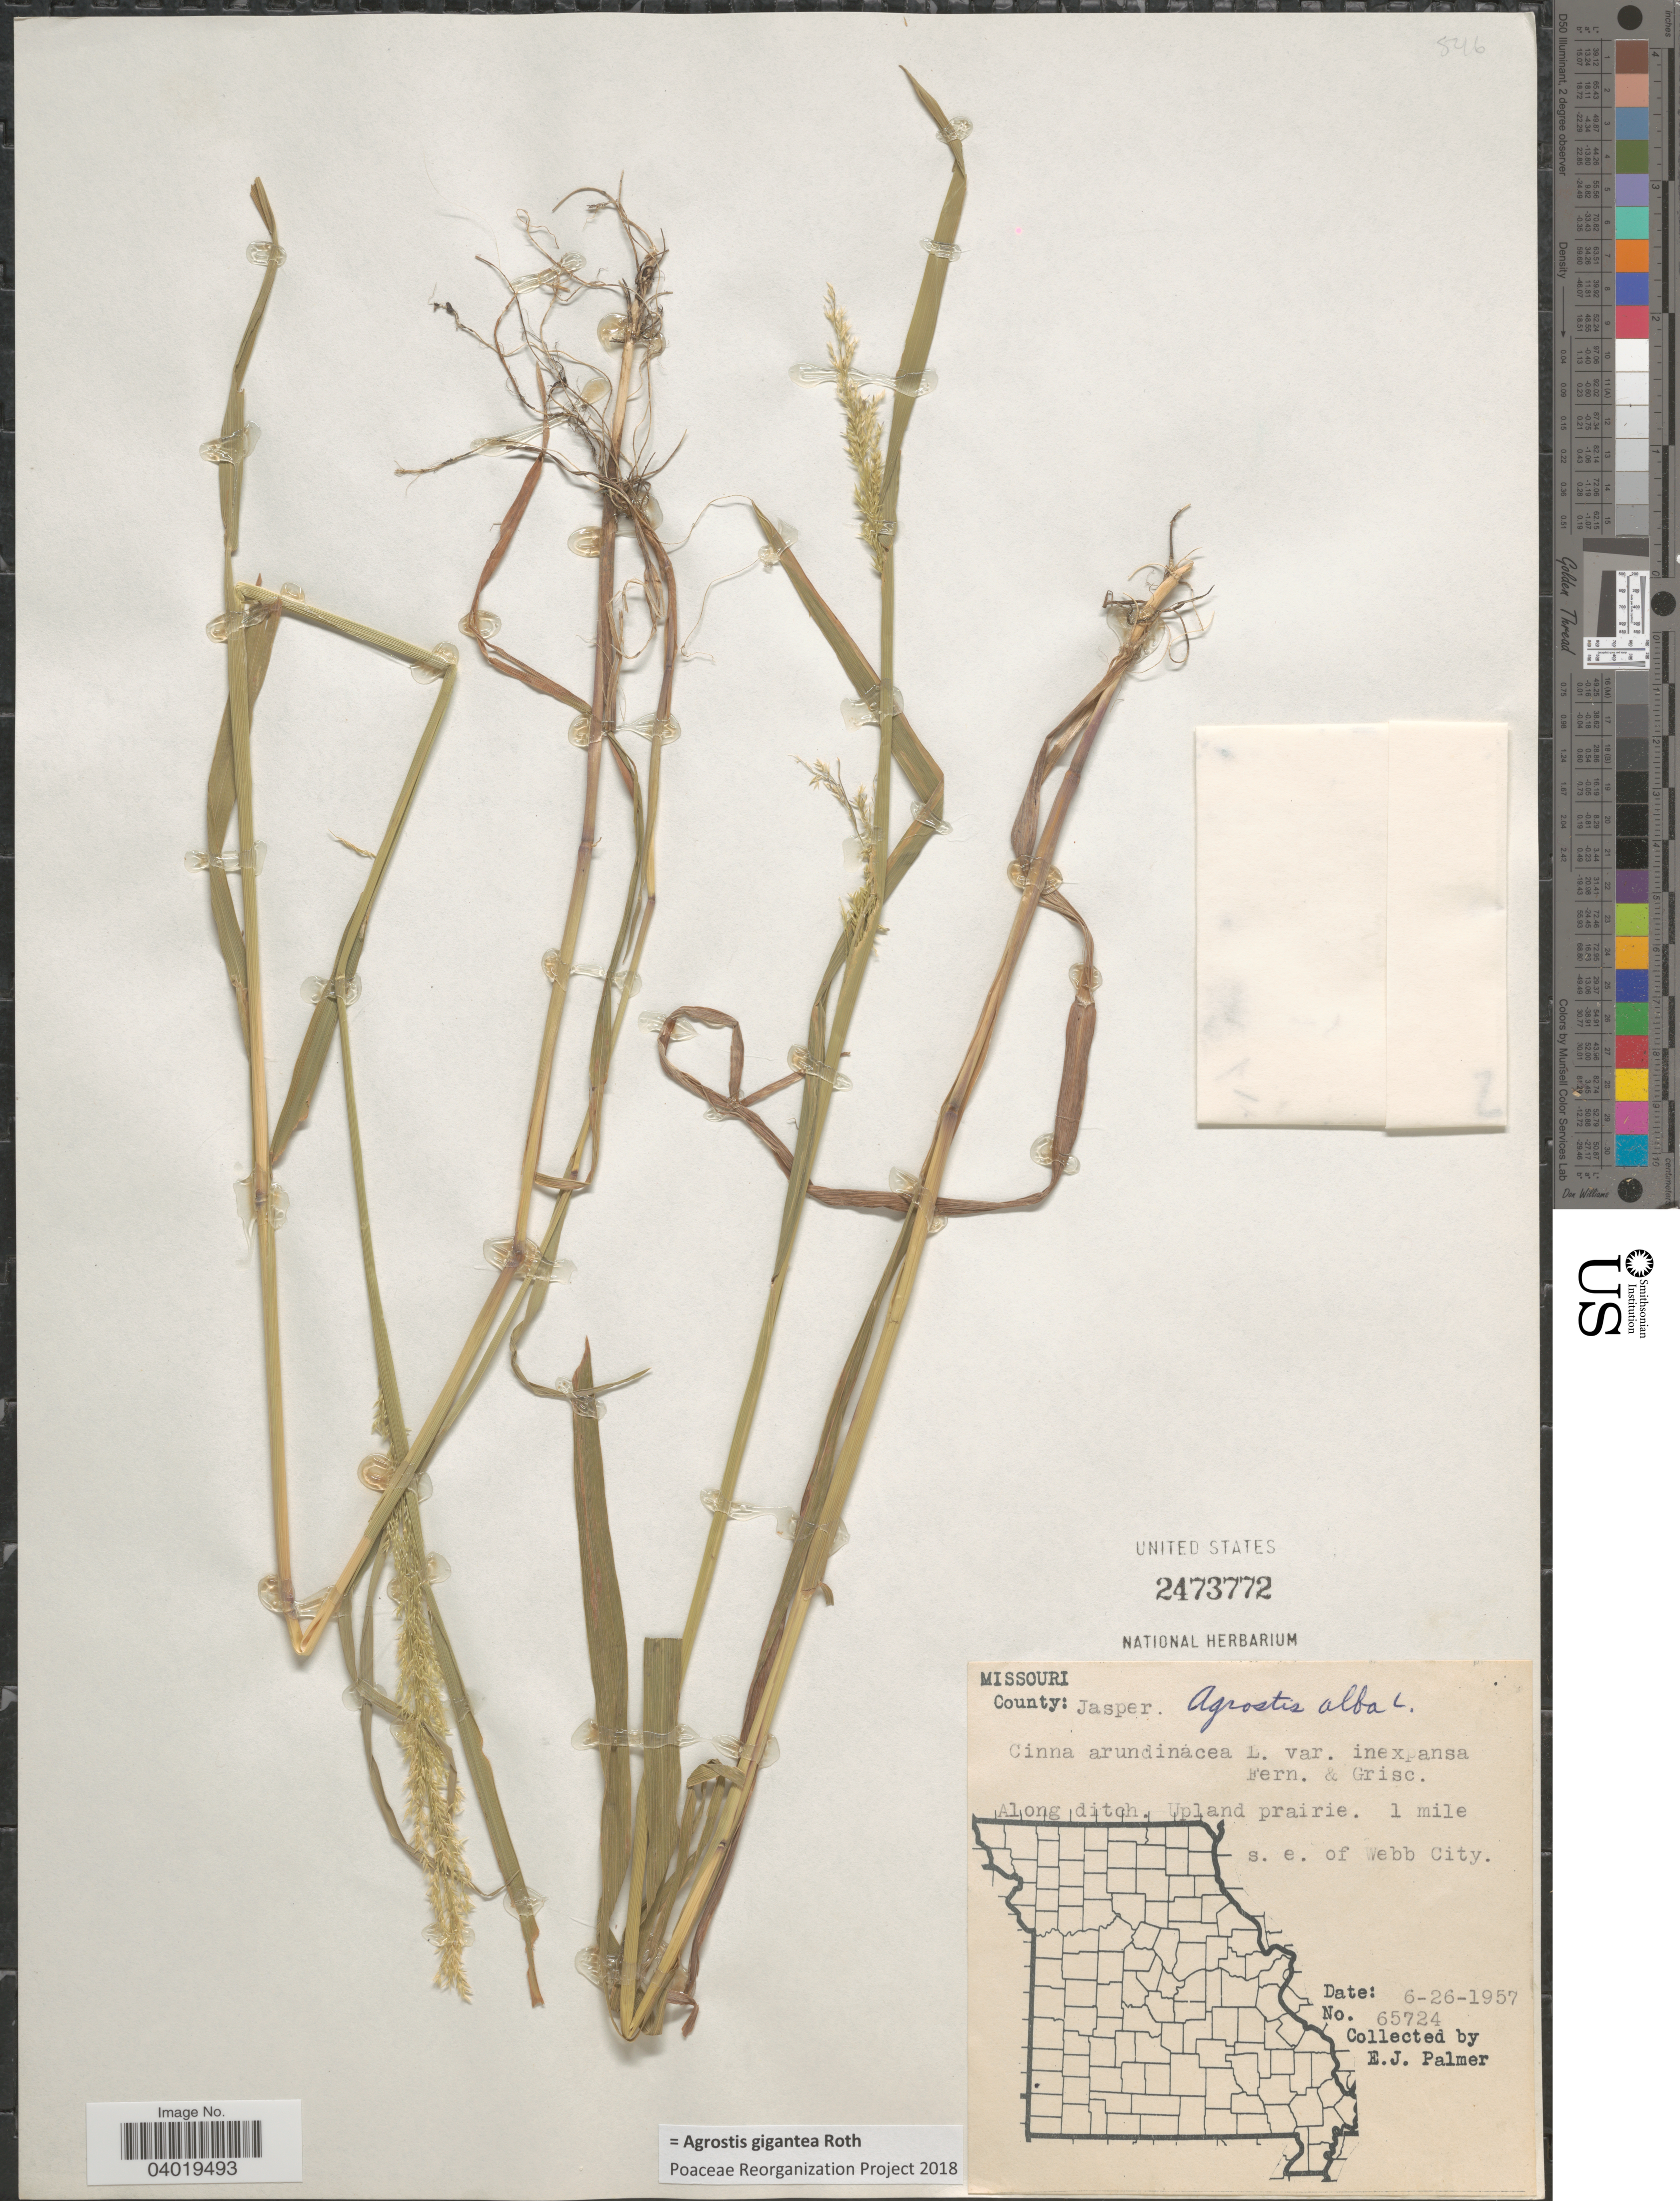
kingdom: Plantae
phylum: Tracheophyta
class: Liliopsida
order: Poales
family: Poaceae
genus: Agrostis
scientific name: Agrostis gigantea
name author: Roth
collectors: E. J. Palmer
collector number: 65724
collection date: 1957-06-26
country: United States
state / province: Missouri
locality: County: Jasper. Along ditch. Upland prairie. 1 mile s. e. of Webb City.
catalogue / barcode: US 2473772